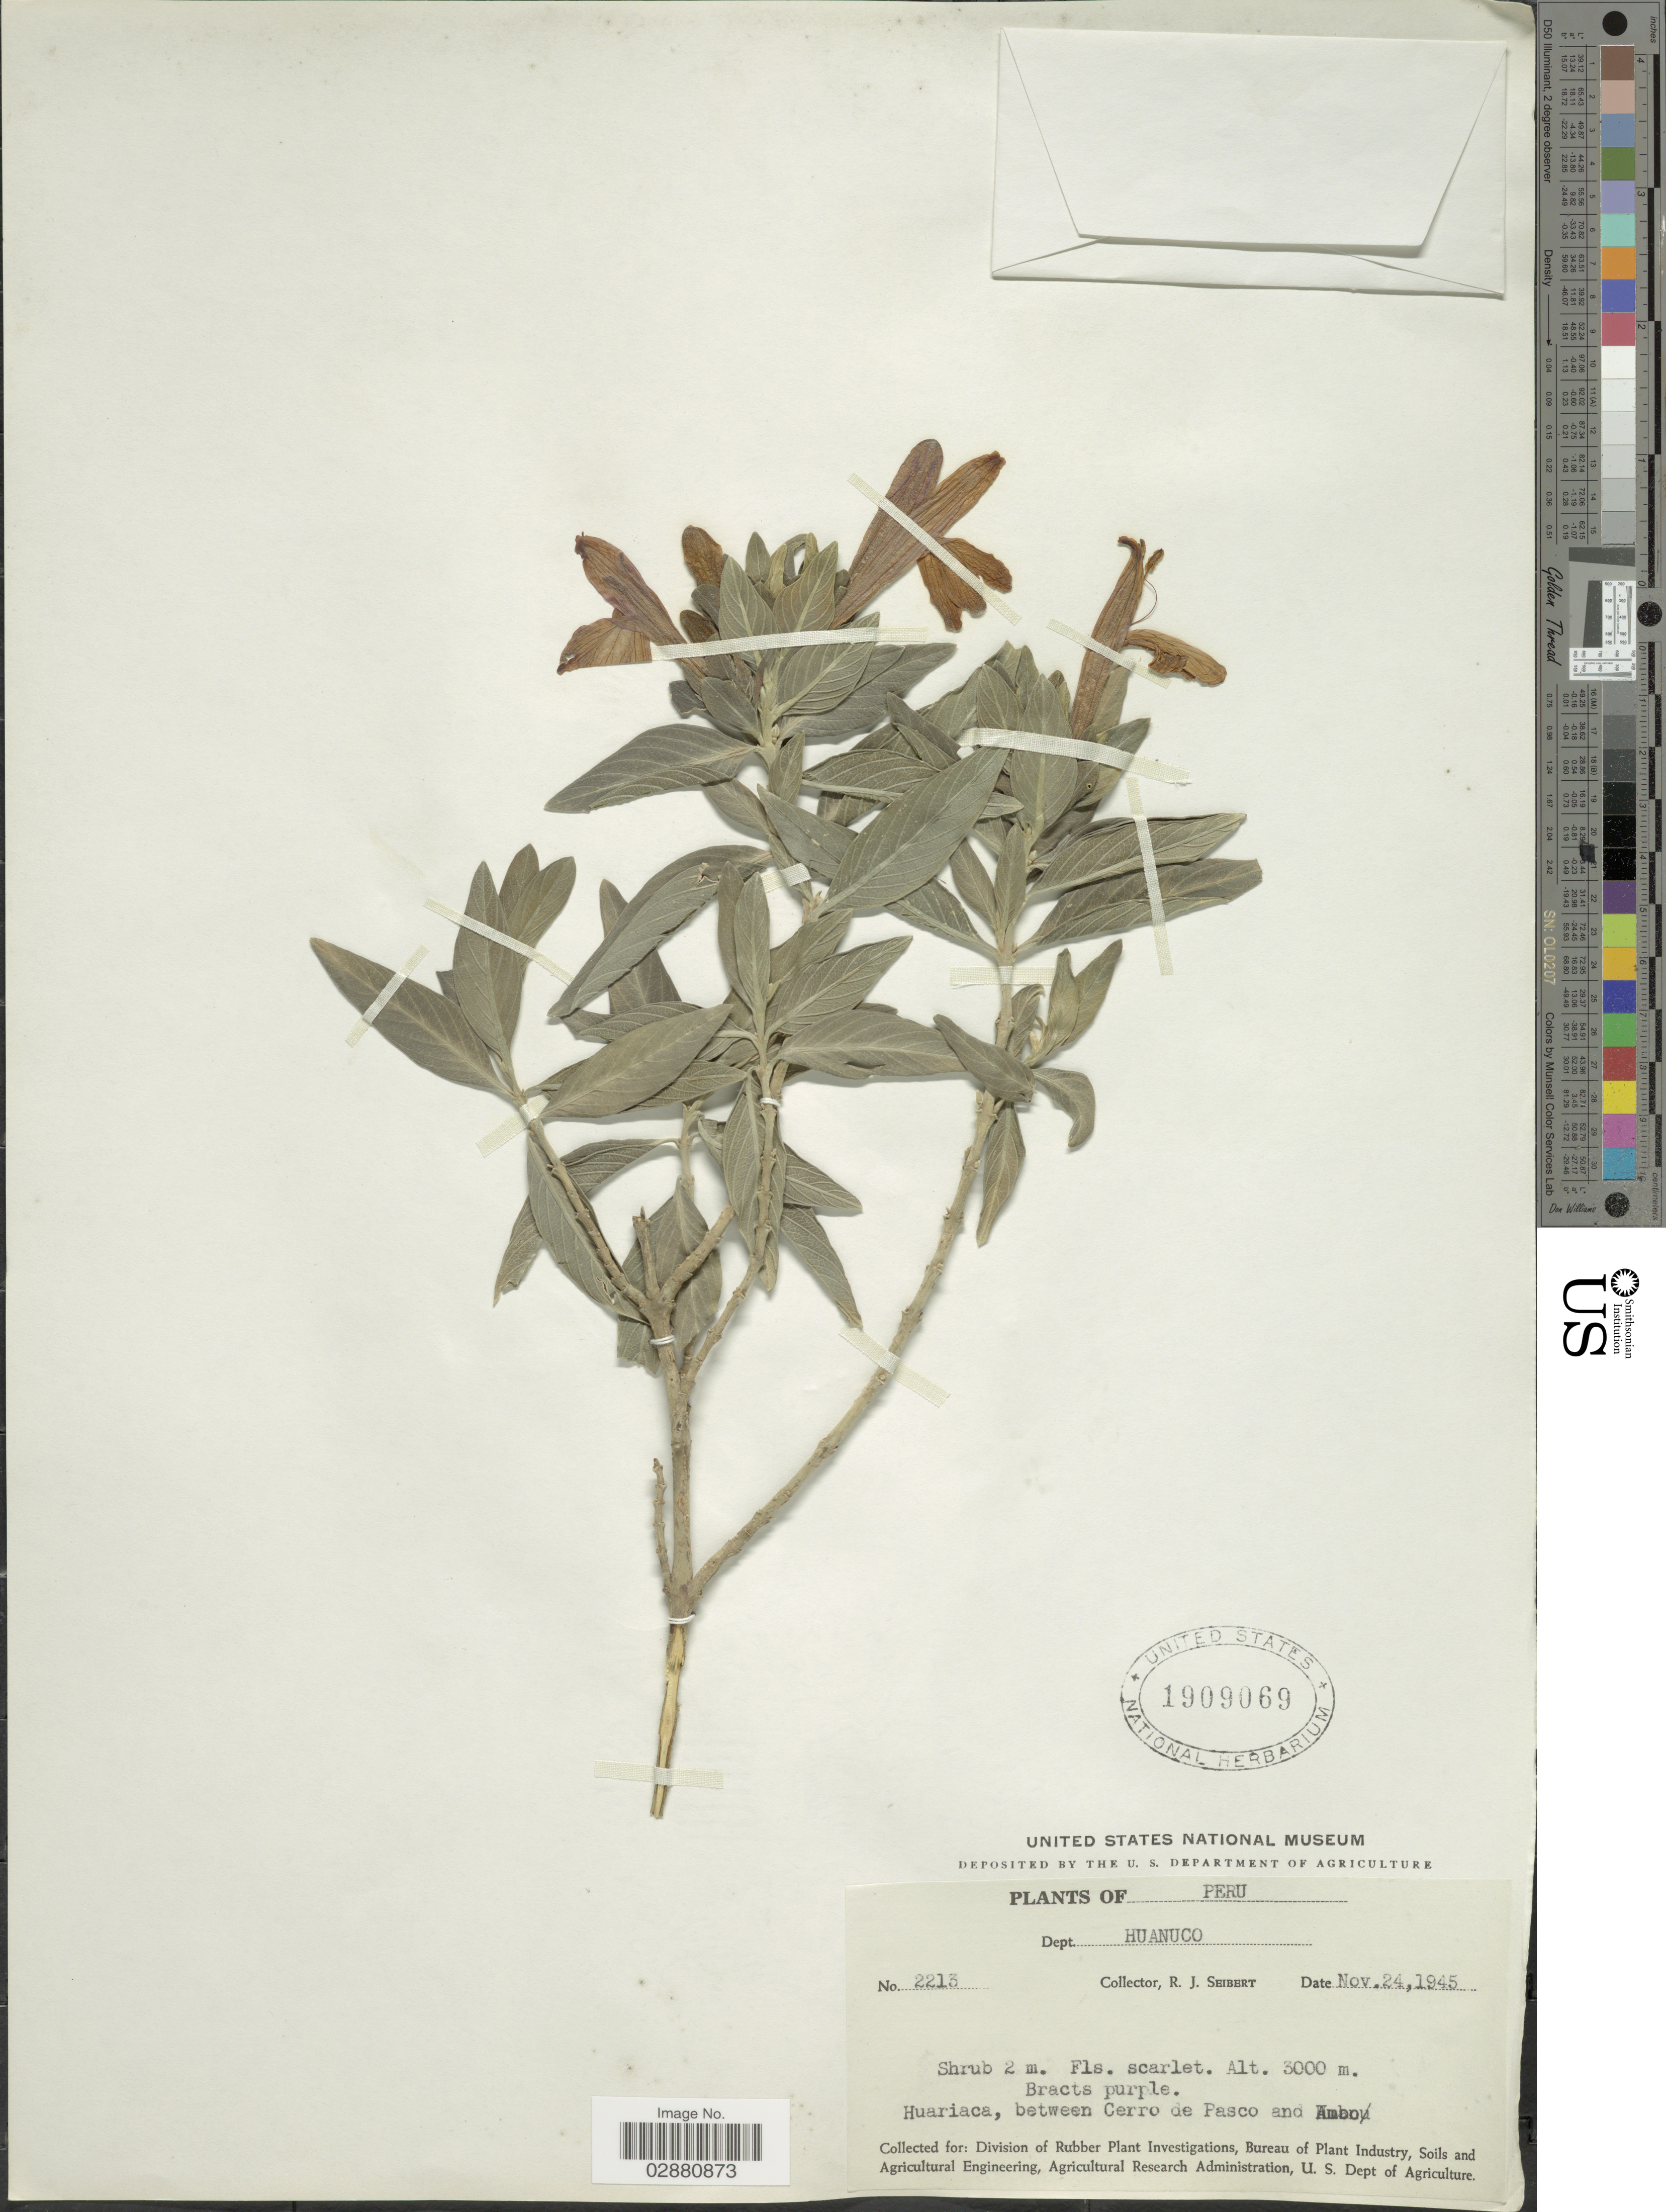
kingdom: Plantae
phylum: Tracheophyta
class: Magnoliopsida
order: Lamiales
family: Acanthaceae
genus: Justicia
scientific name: Justicia sericea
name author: Ruiz & Pav.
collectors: R. J. Seibert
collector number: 2213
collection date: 1945-11-24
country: Peru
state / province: Huánuco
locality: Dept. Huanuco. Huariaca, between Cerro de Pasco and Ambo.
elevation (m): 3000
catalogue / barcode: US 1909069